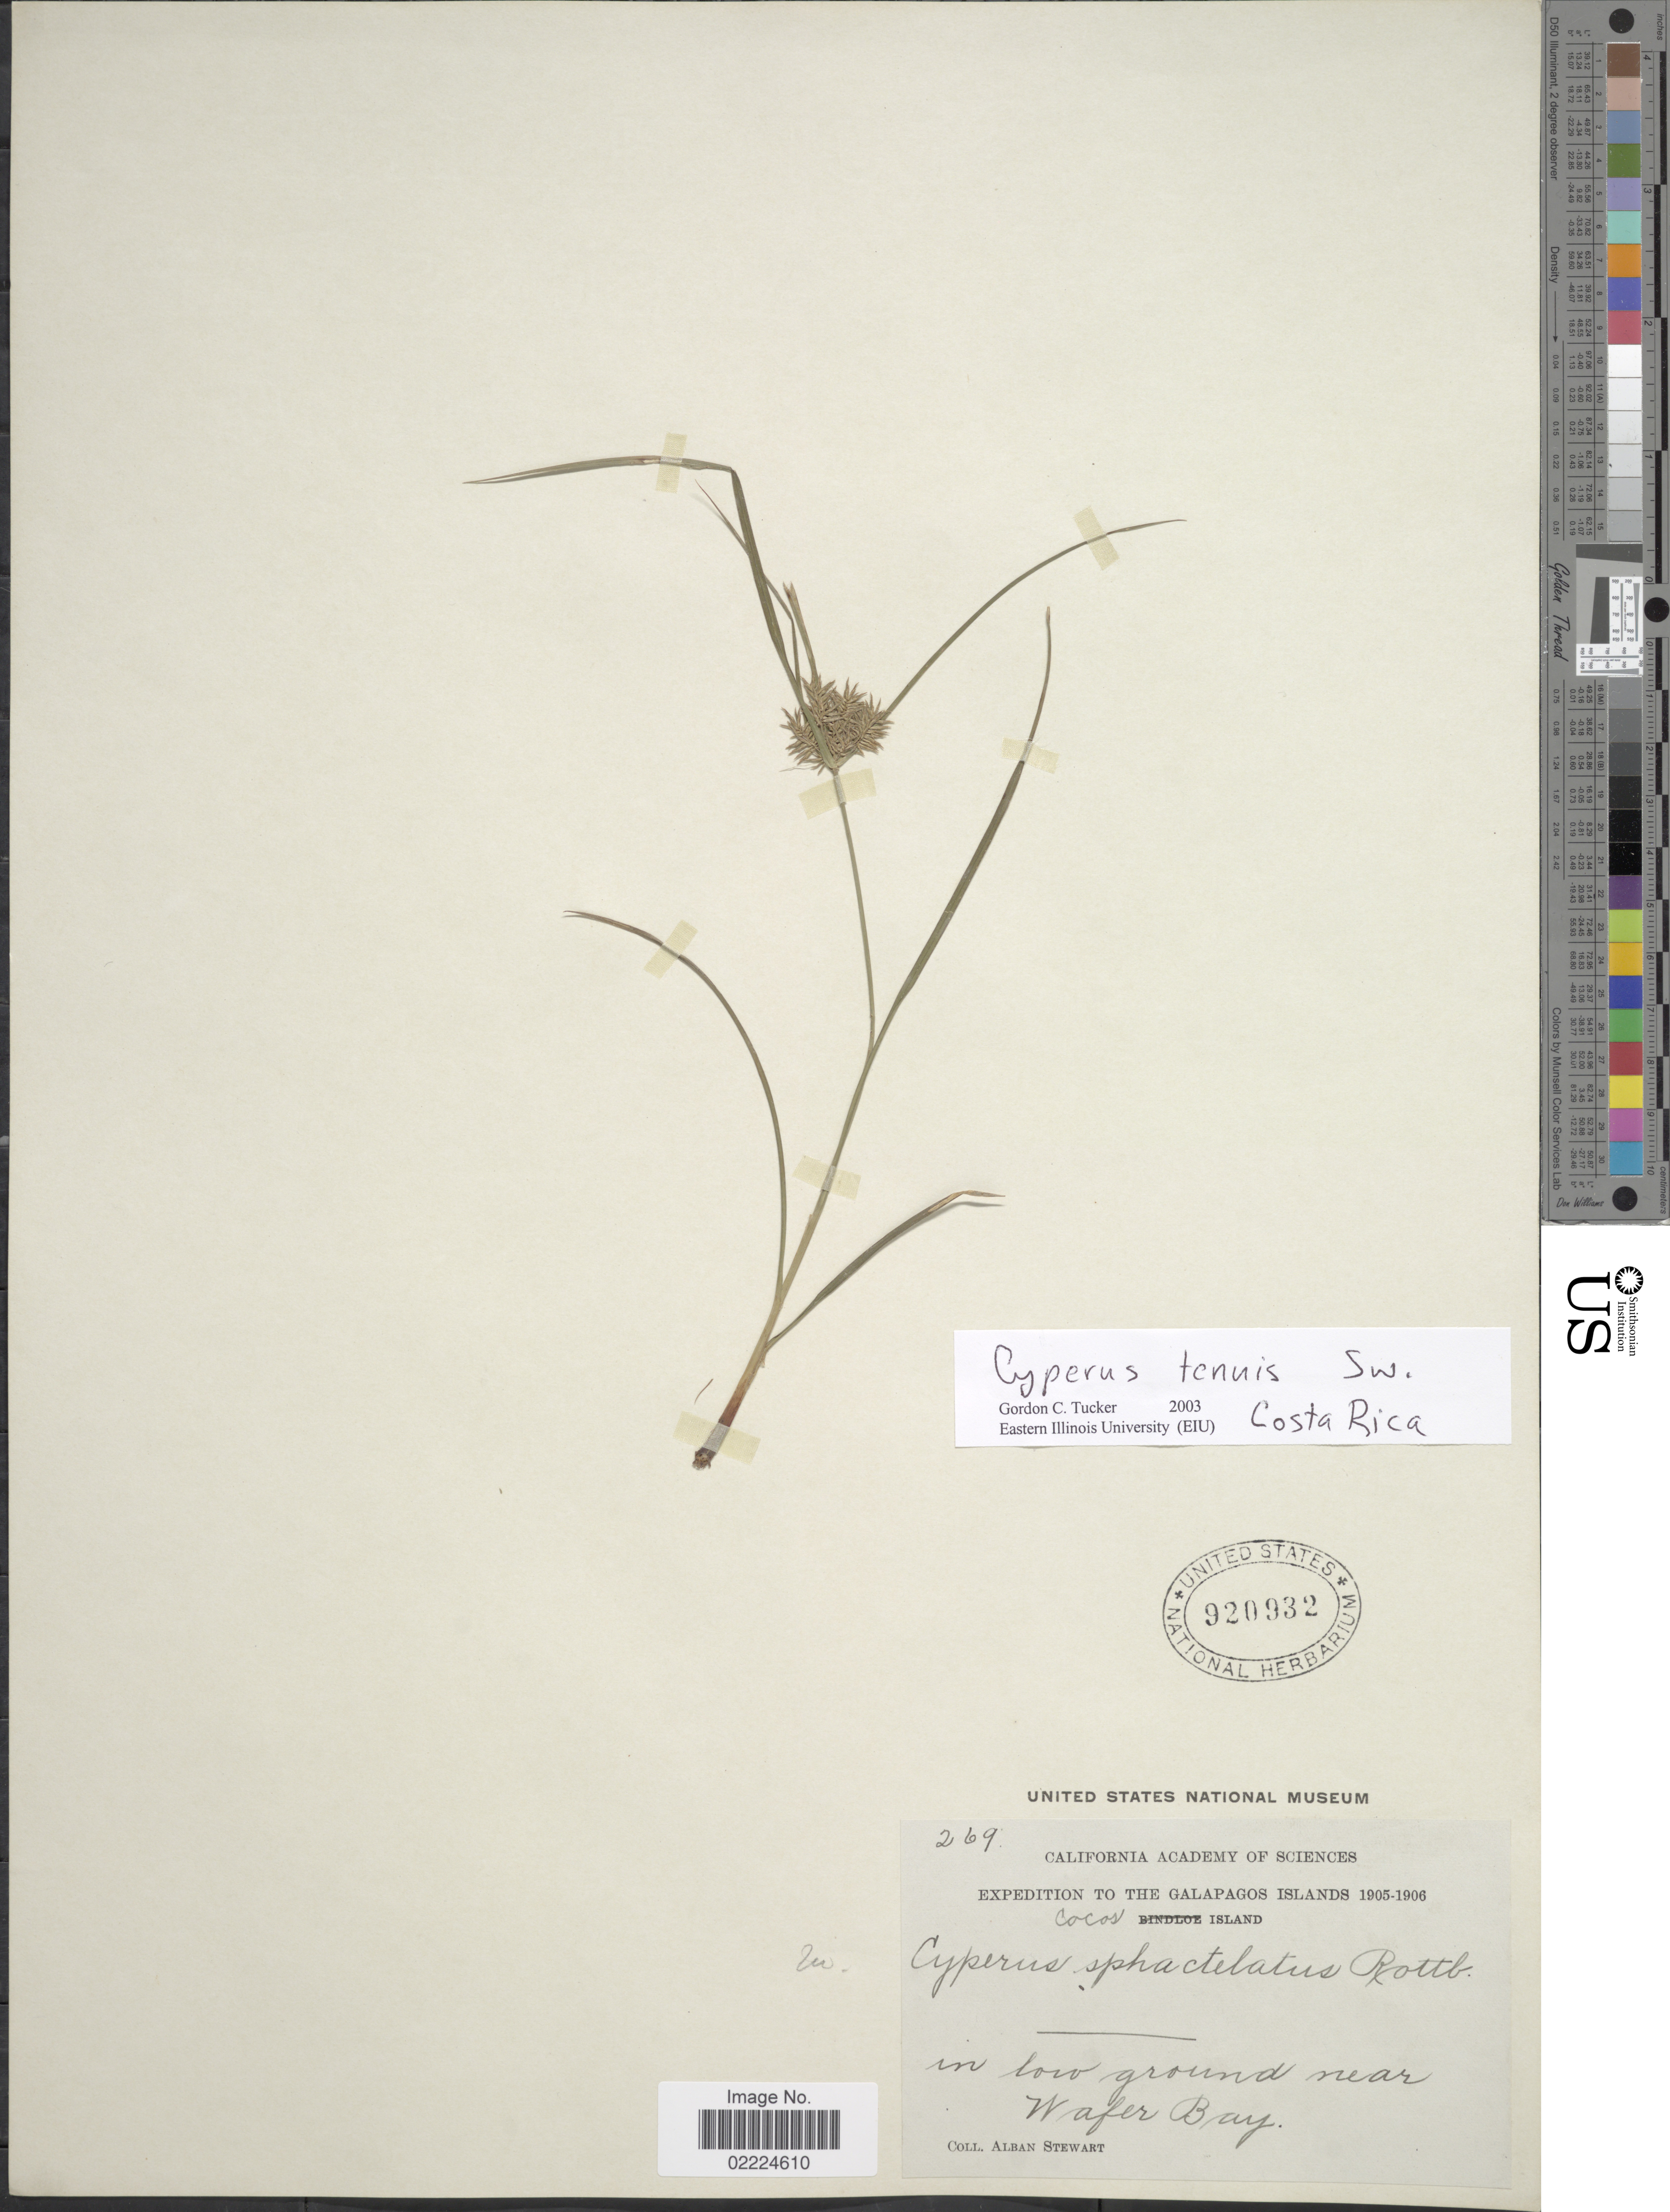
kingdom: Plantae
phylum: Tracheophyta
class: Liliopsida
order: Poales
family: Cyperaceae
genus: Cyperus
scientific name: Cyperus tenuis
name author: Sw.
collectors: A. Stewart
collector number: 269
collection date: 1905/1906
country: Costa Rica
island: Cocos Island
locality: Cocos Island, in low ground near Wafer Bay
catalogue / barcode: US 920932